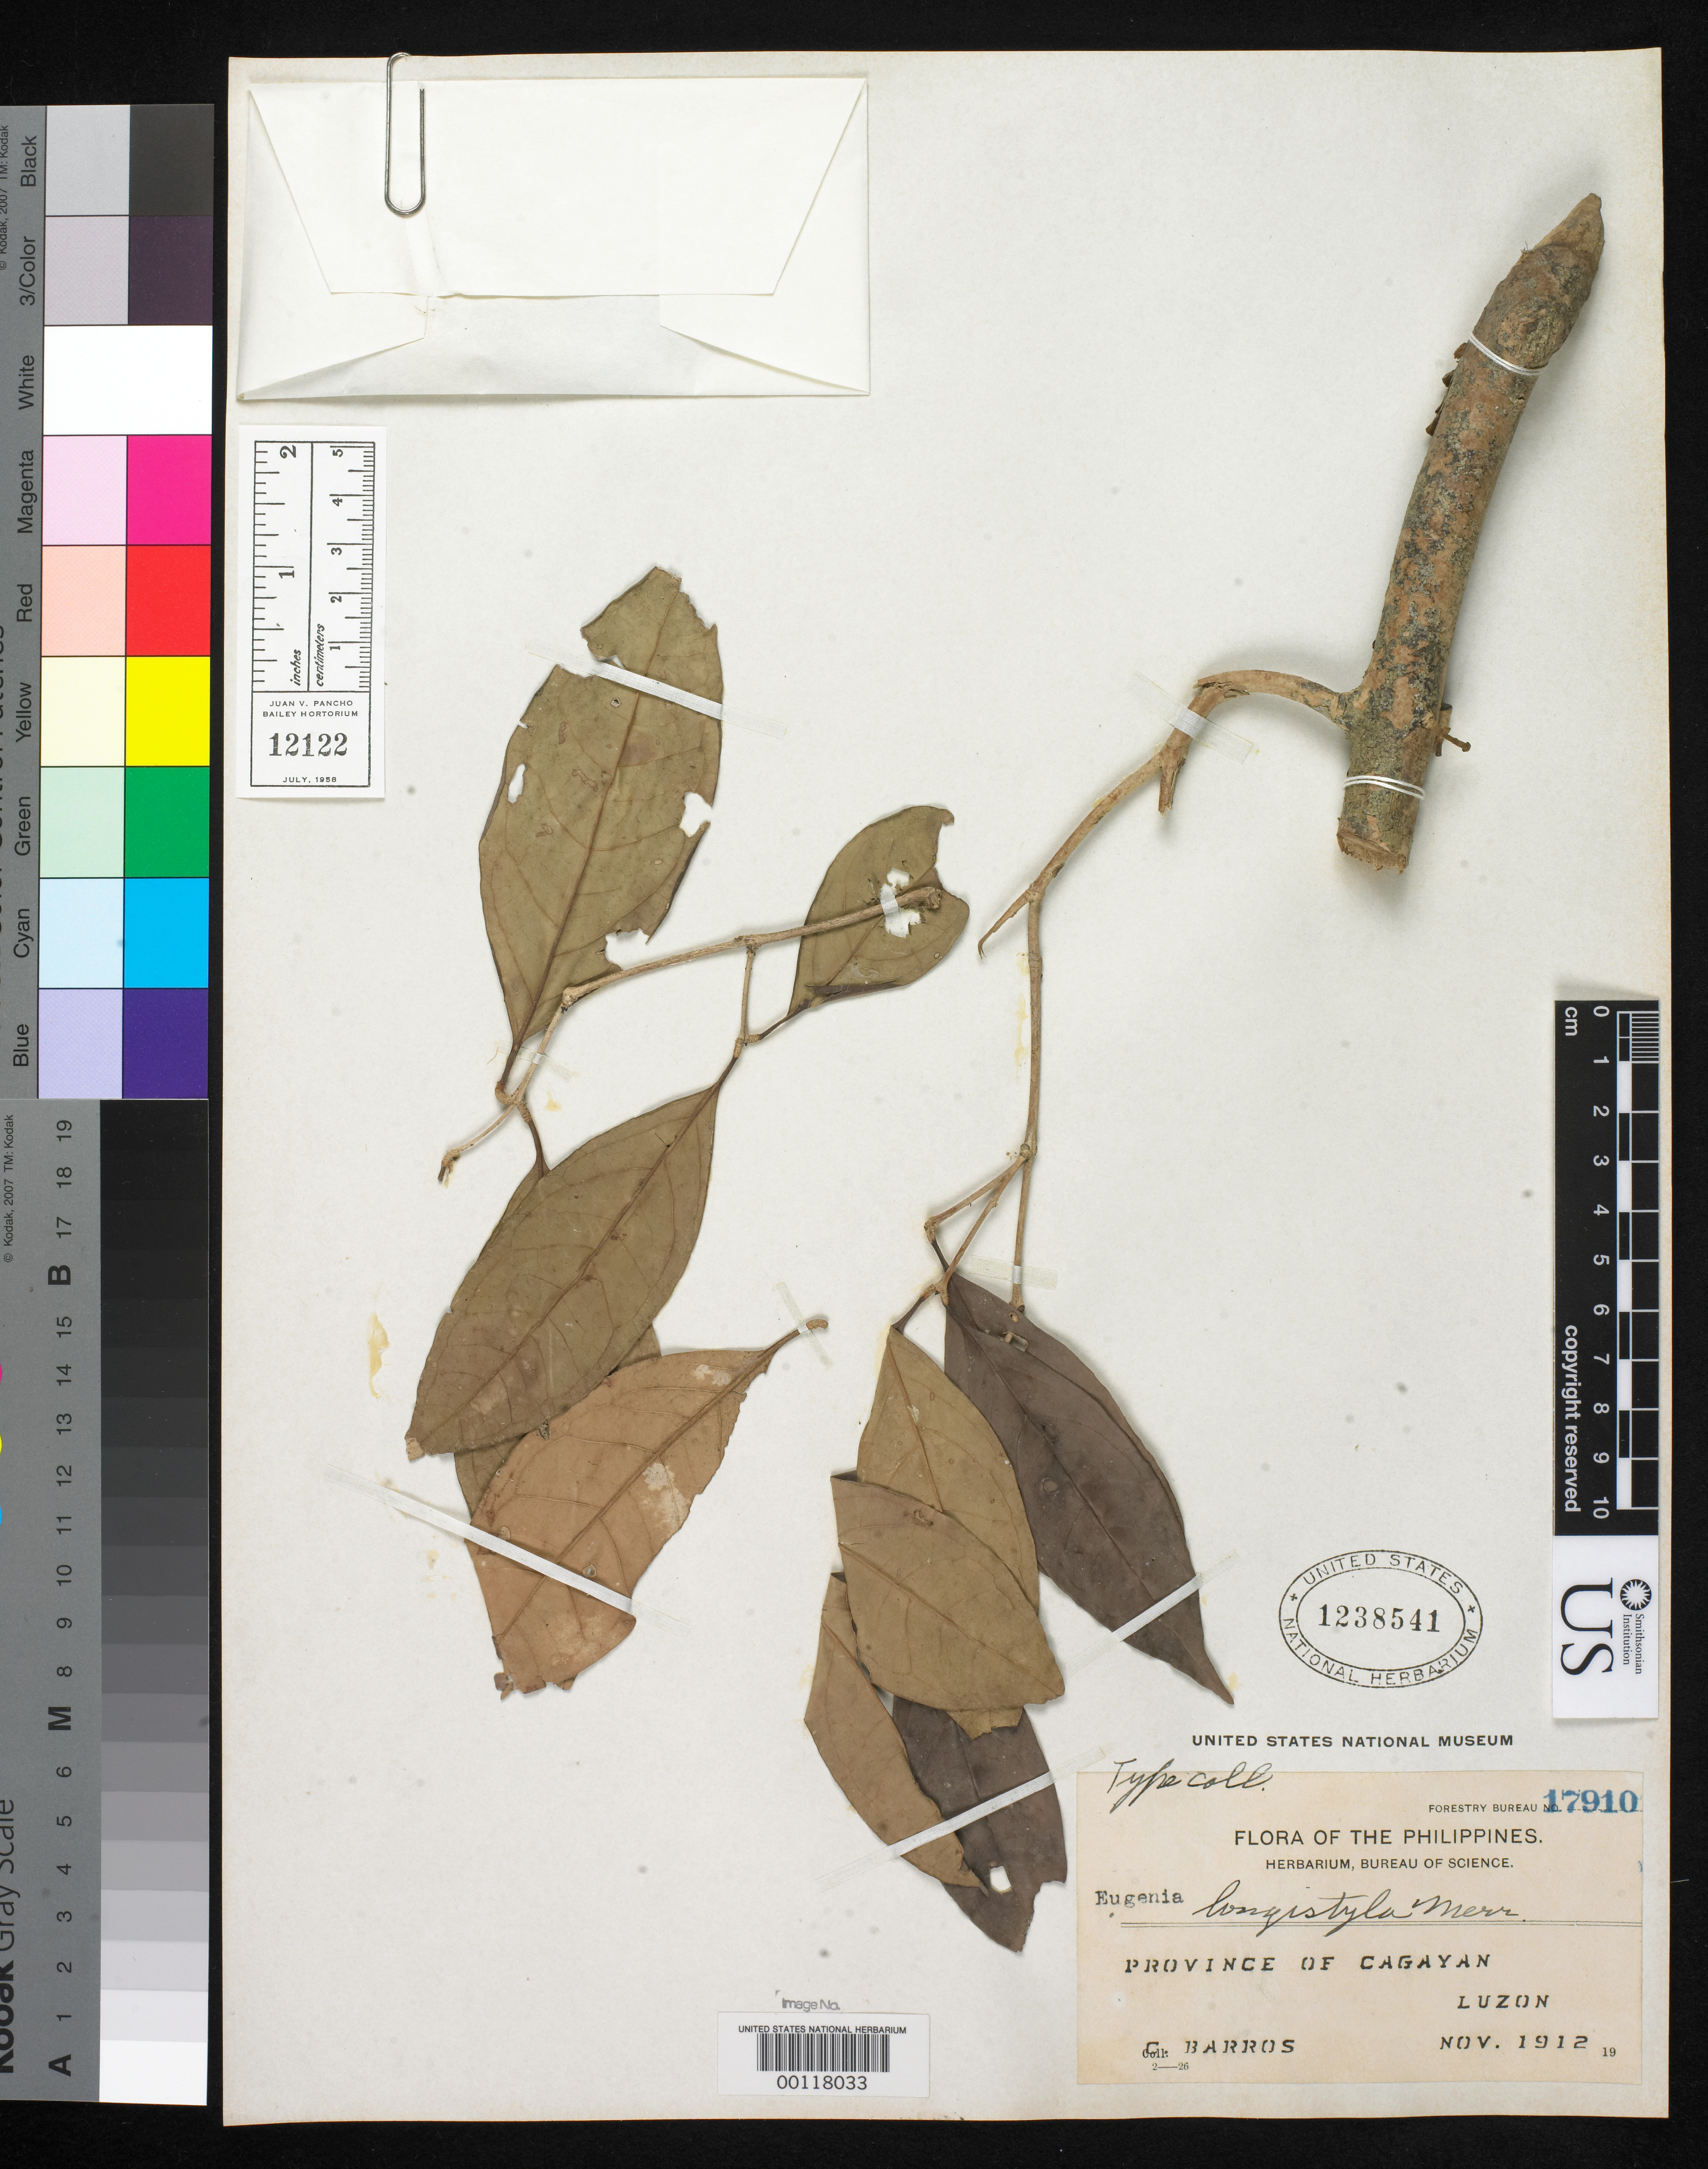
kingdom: Plantae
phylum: Tracheophyta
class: Magnoliopsida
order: Myrtales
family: Myrtaceae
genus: Eugenia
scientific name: Eugenia longistyla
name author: Merr.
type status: Isotype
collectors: C. Barros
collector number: Bur. Sci. 17910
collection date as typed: Nov 1912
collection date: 1912-11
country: Philippines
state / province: Cagayan Valley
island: Luzon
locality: Cagayan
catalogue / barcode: US 1238541